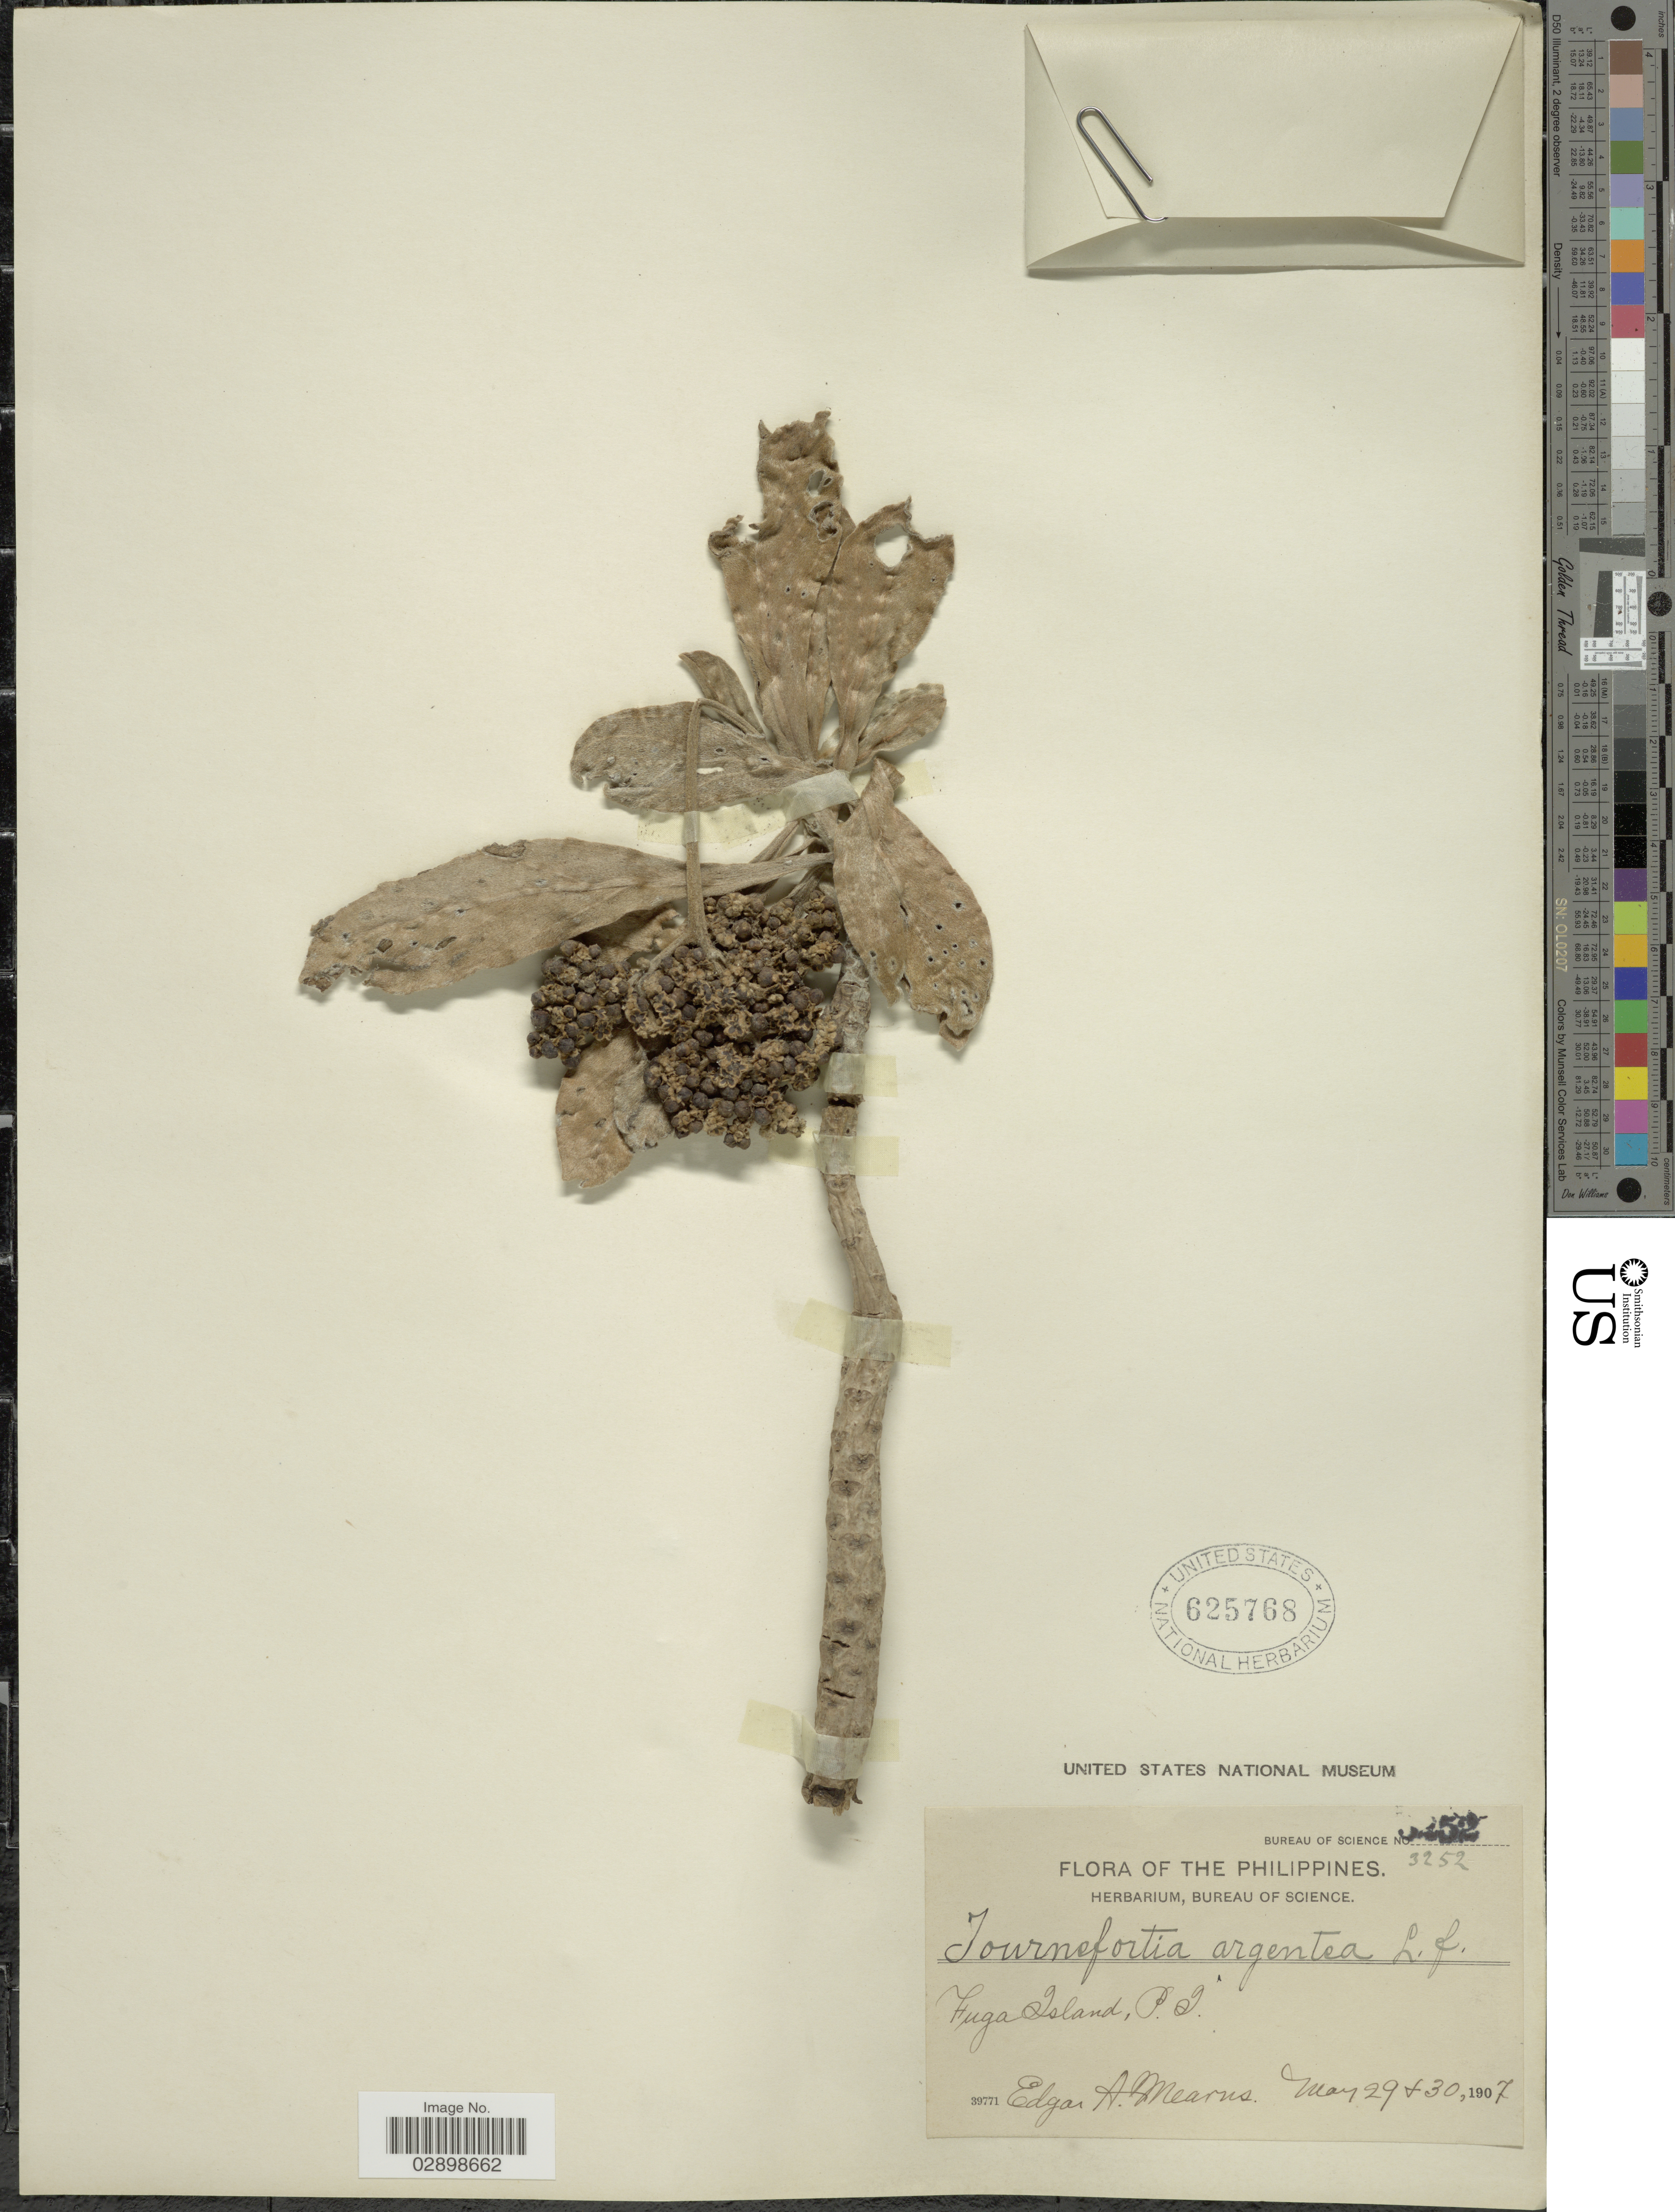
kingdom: Plantae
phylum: Tracheophyta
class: Magnoliopsida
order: Boraginales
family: Heliotropiaceae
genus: Tournefortia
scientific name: Tournefortia argentea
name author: L. f.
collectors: E. A. Mearns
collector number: Bureau of Science 3252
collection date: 1907-05-29/1907-05-30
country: Philippines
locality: Fuga Island, P.I.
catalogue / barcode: US 625768